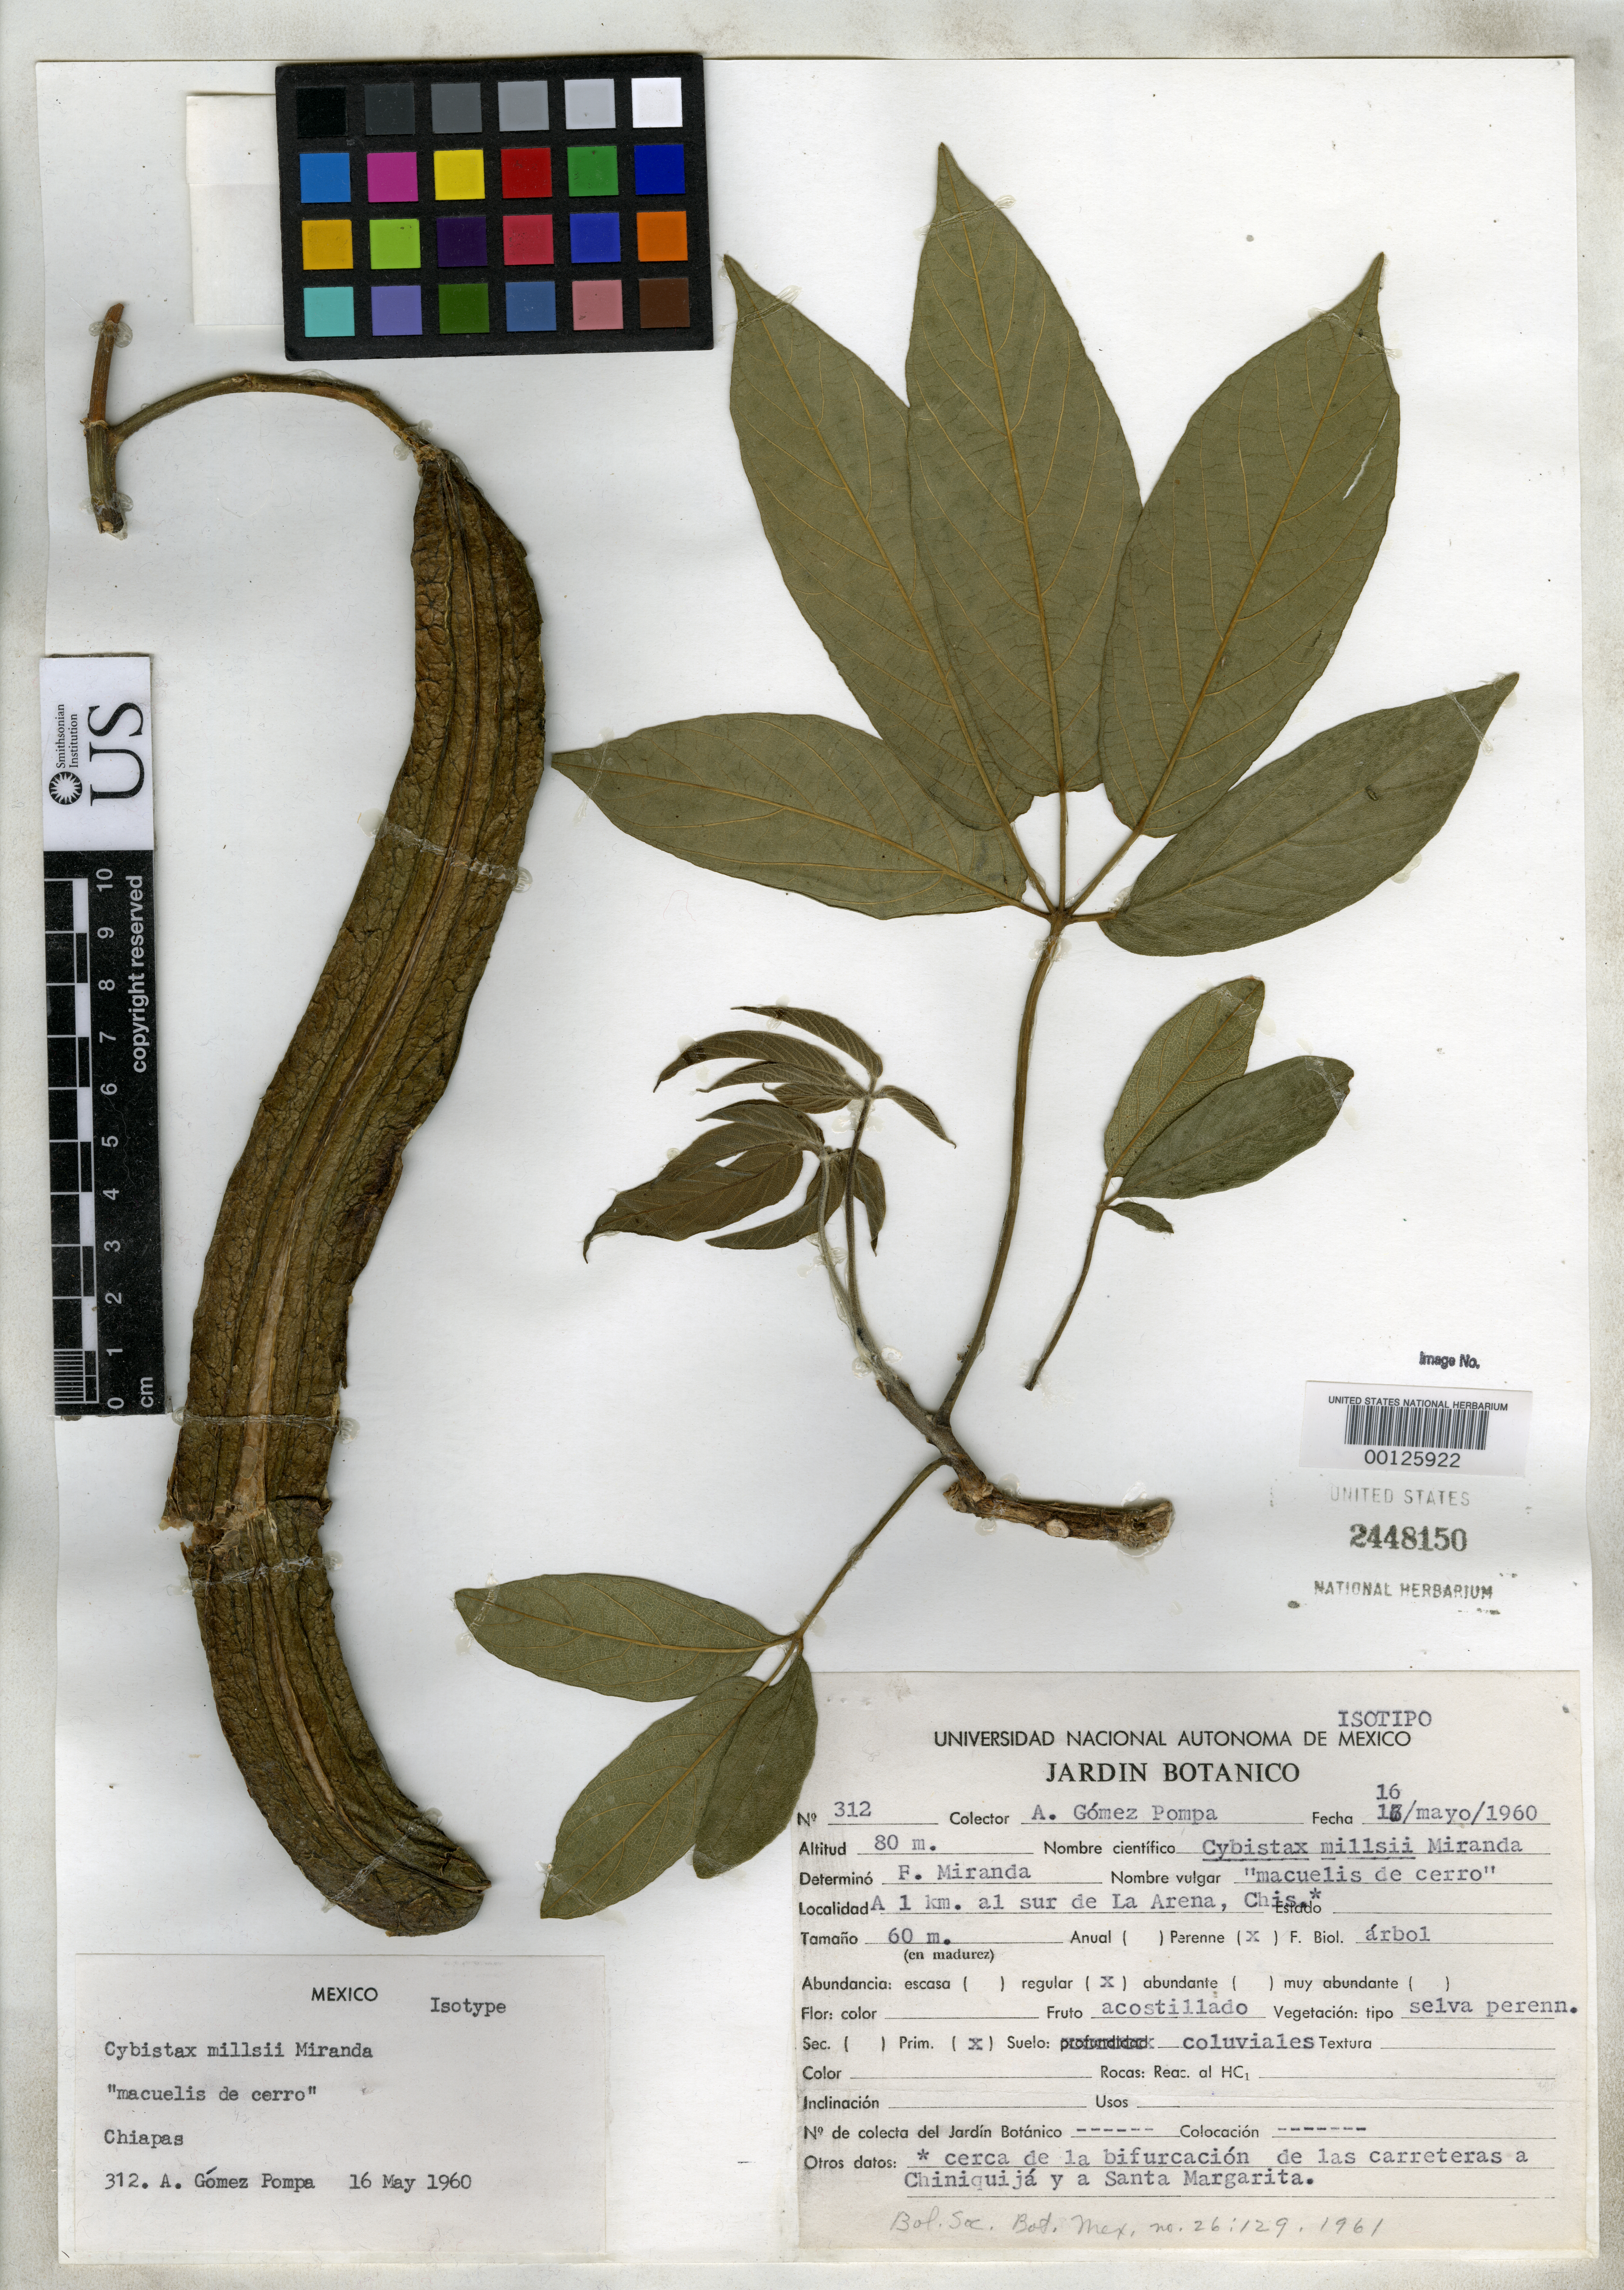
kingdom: Plantae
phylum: Tracheophyta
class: Magnoliopsida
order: Lamiales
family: Bignoniaceae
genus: Cybistax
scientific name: Cybistax millsii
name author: Miranda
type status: Isotype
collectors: A. Gómez Pompa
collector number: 312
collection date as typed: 16 May 1960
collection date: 1960-05-16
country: Mexico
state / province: Chiapas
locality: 1 km S de La Arena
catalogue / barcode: US 2448150